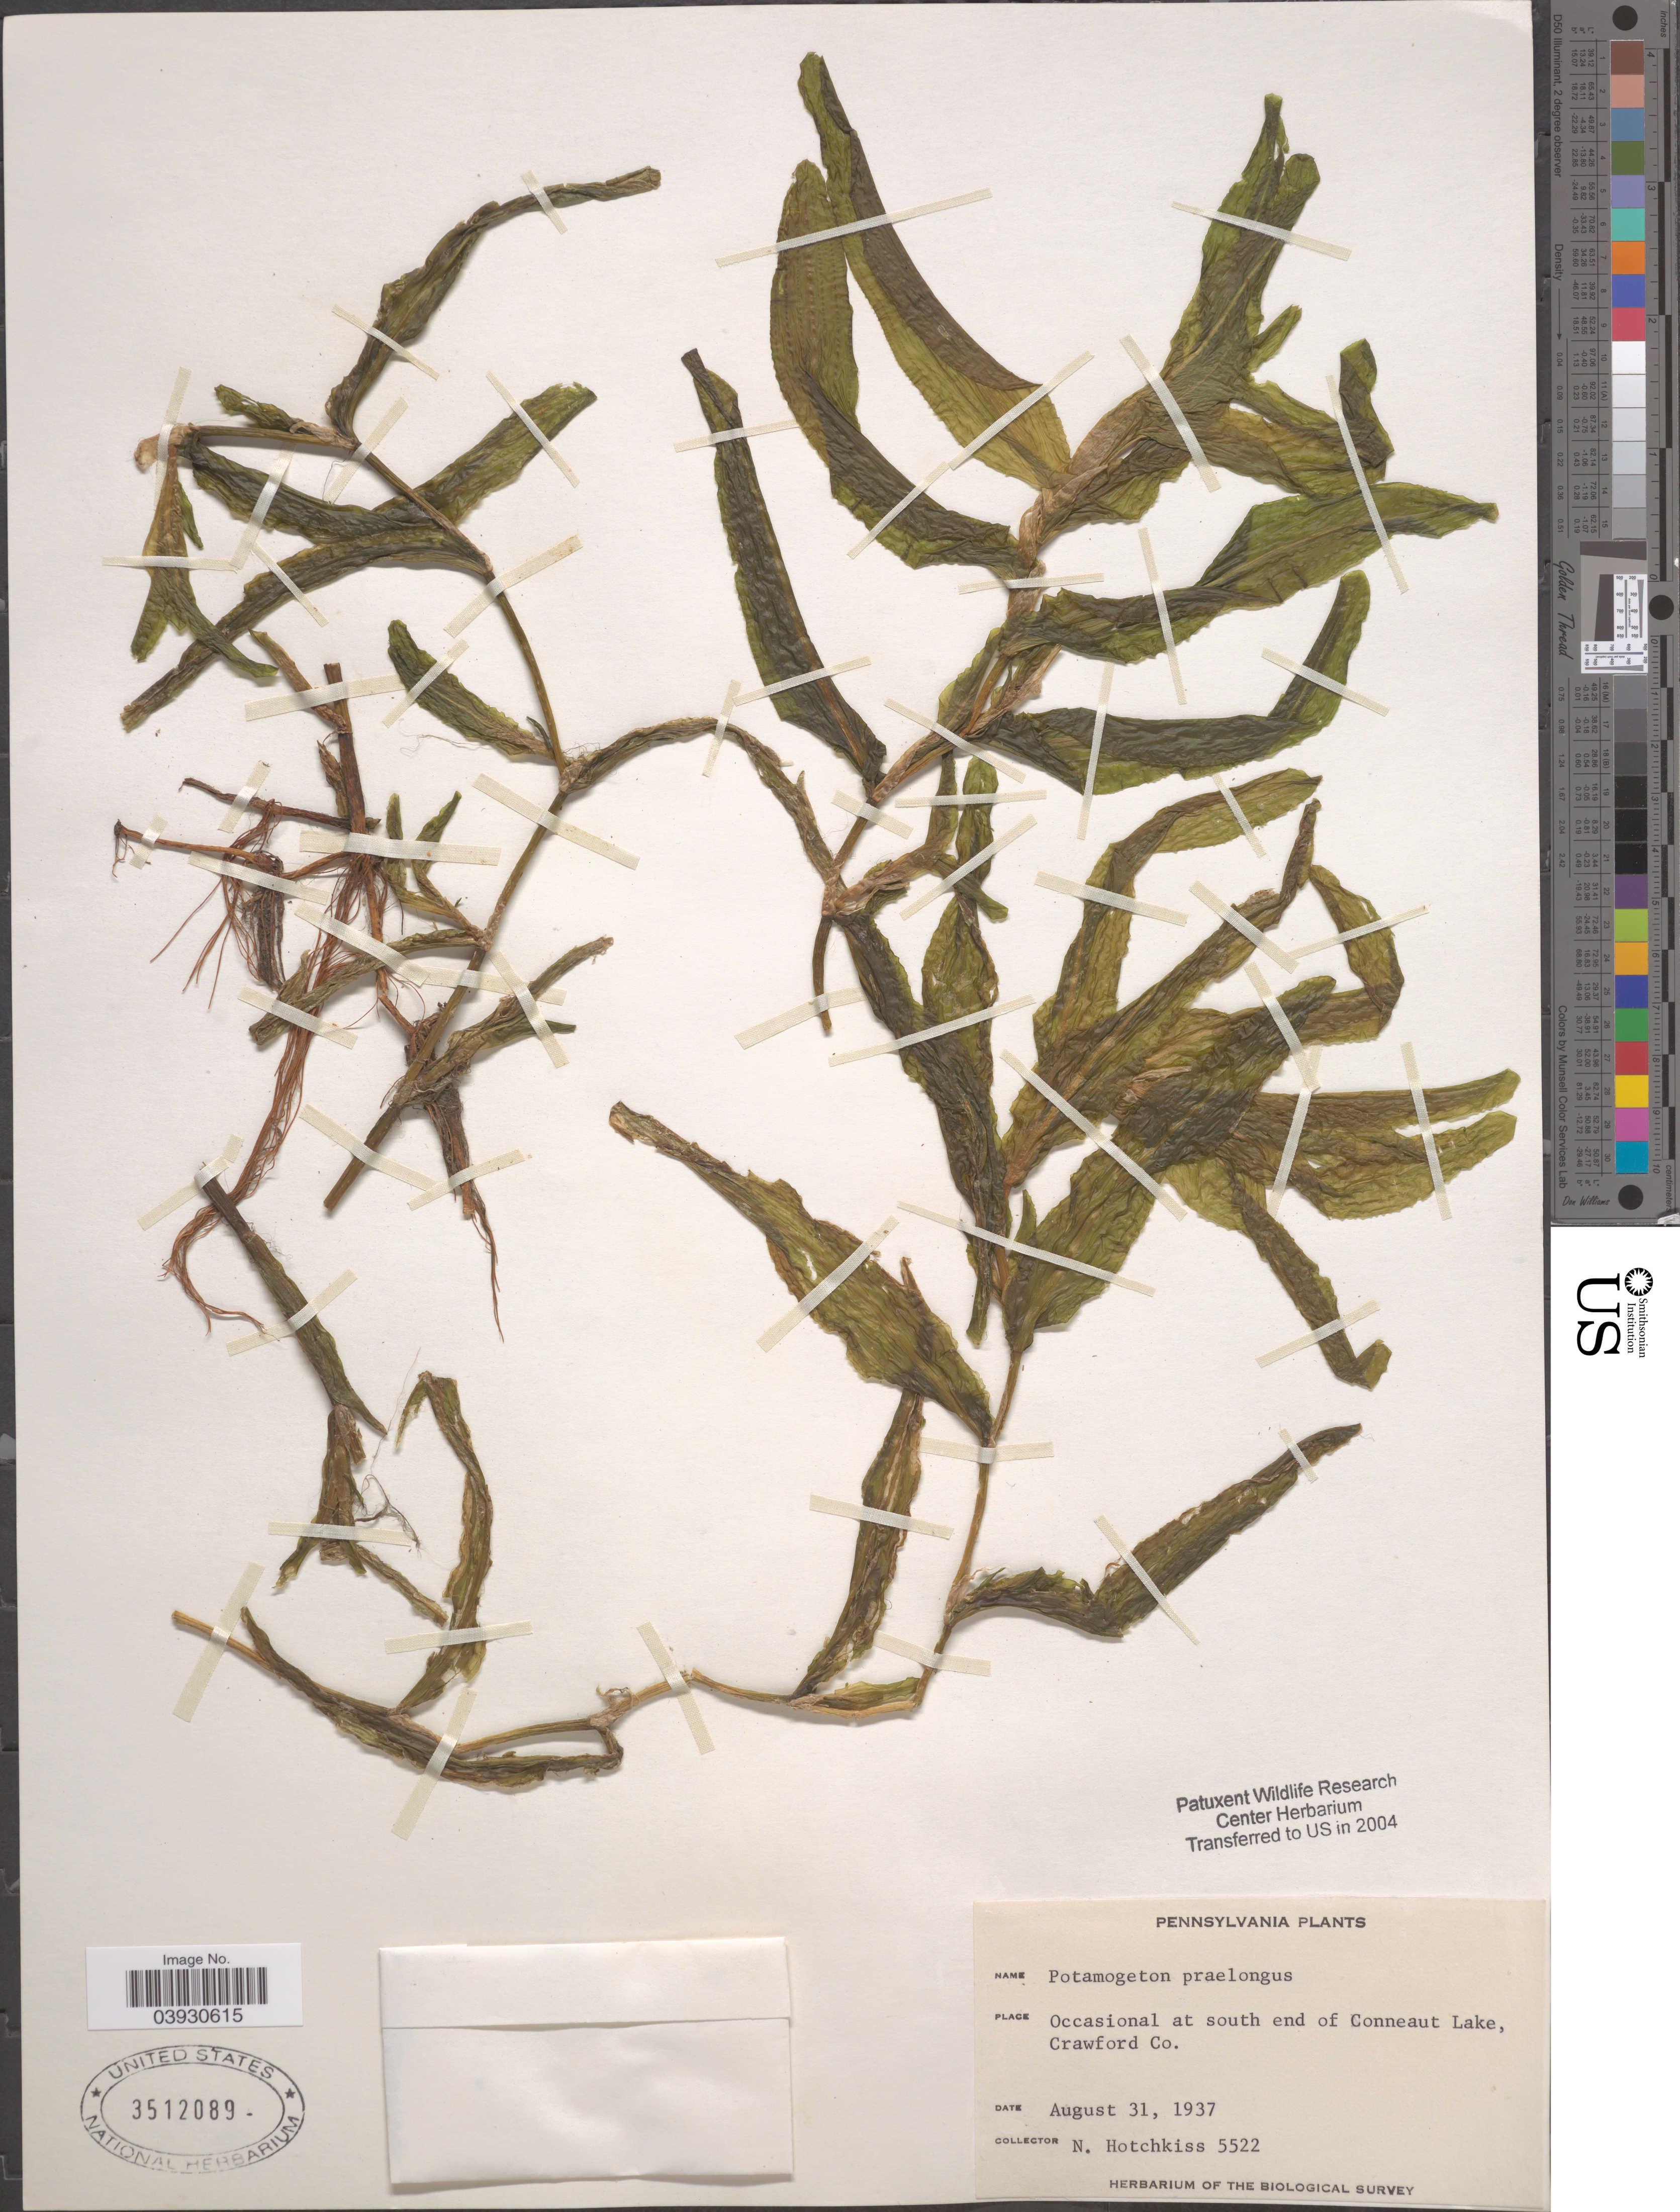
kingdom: Plantae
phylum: Tracheophyta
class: Liliopsida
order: Alismatales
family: Potamogetonaceae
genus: Potamogeton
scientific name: Potamogeton praelongus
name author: Wulfen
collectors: N. Hotchkiss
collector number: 5522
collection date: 1937-08-31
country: United States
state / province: Pennsylvania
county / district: Crawford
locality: At south end of Conneaut Lake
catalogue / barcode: US 3512089